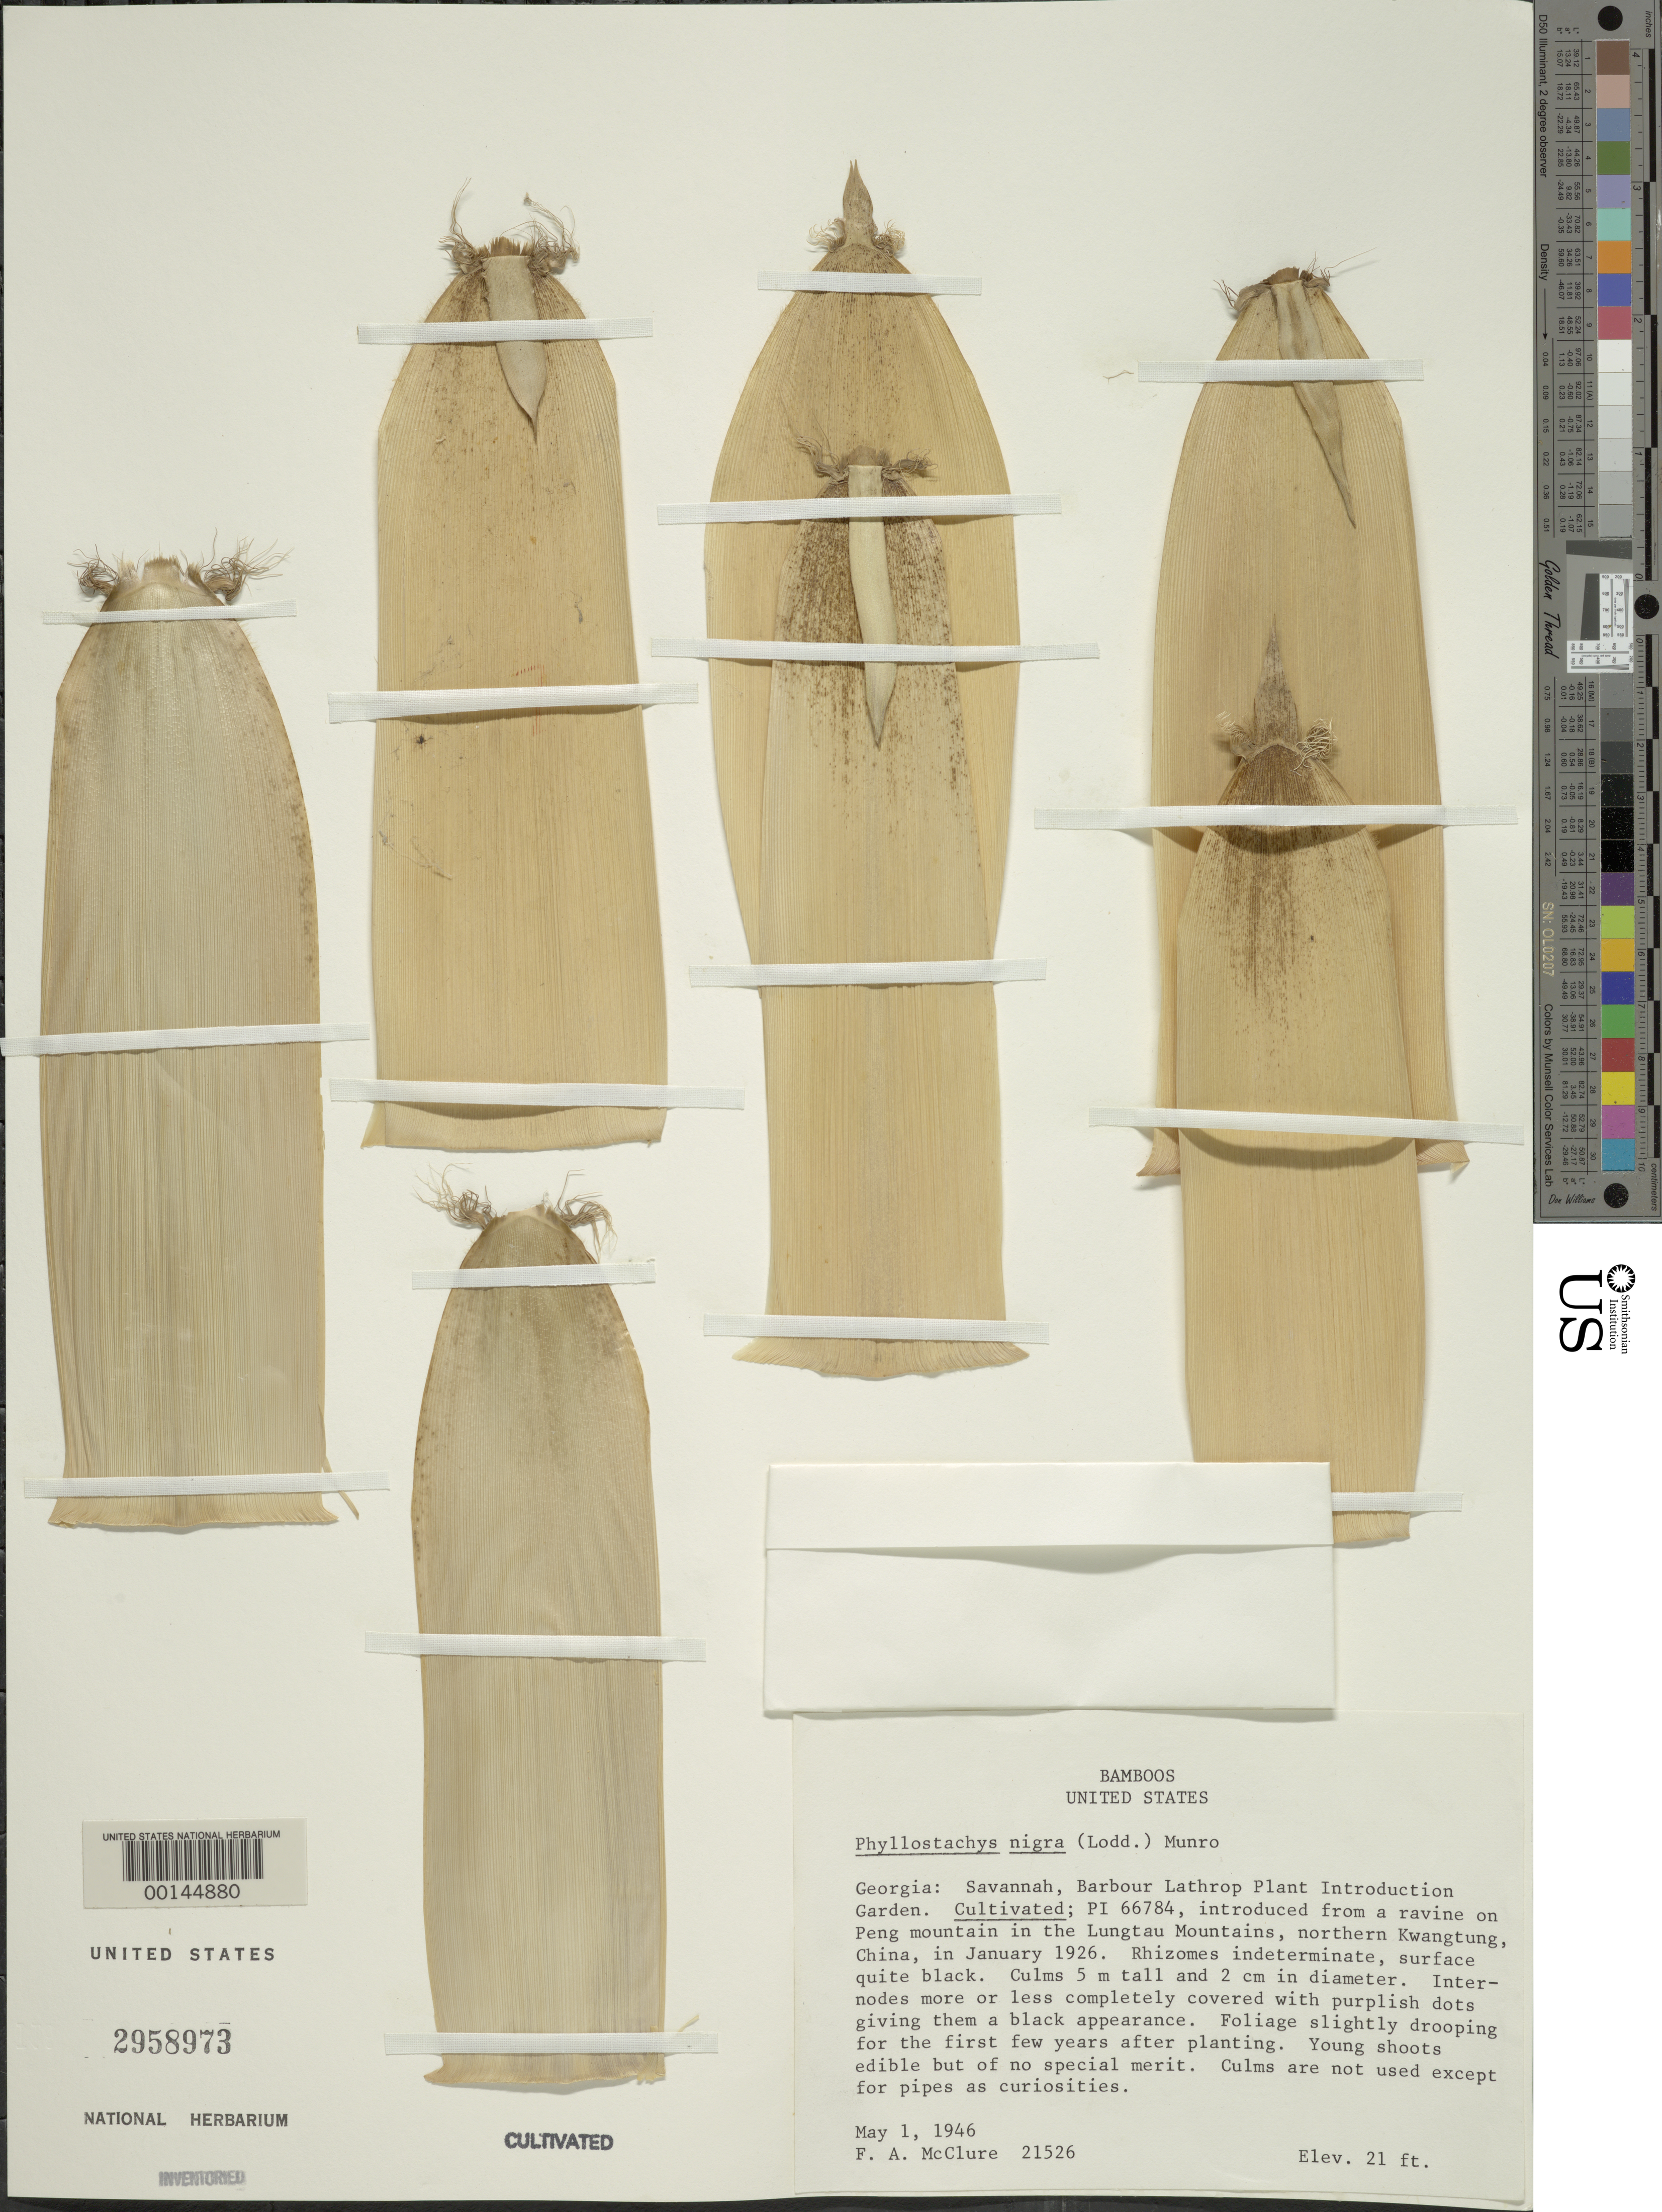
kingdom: Plantae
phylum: Tracheophyta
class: Liliopsida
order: Poales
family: Poaceae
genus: Phyllostachys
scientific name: Phyllostachys nigra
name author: (Lodd. ex Lindl.) Munro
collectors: F. A. McClure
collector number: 21526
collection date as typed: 01 May 1946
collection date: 1946-05-01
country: United States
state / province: Georgia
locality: Savannah, barbour lathrop p.i. garden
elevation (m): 6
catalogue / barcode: US 2958973